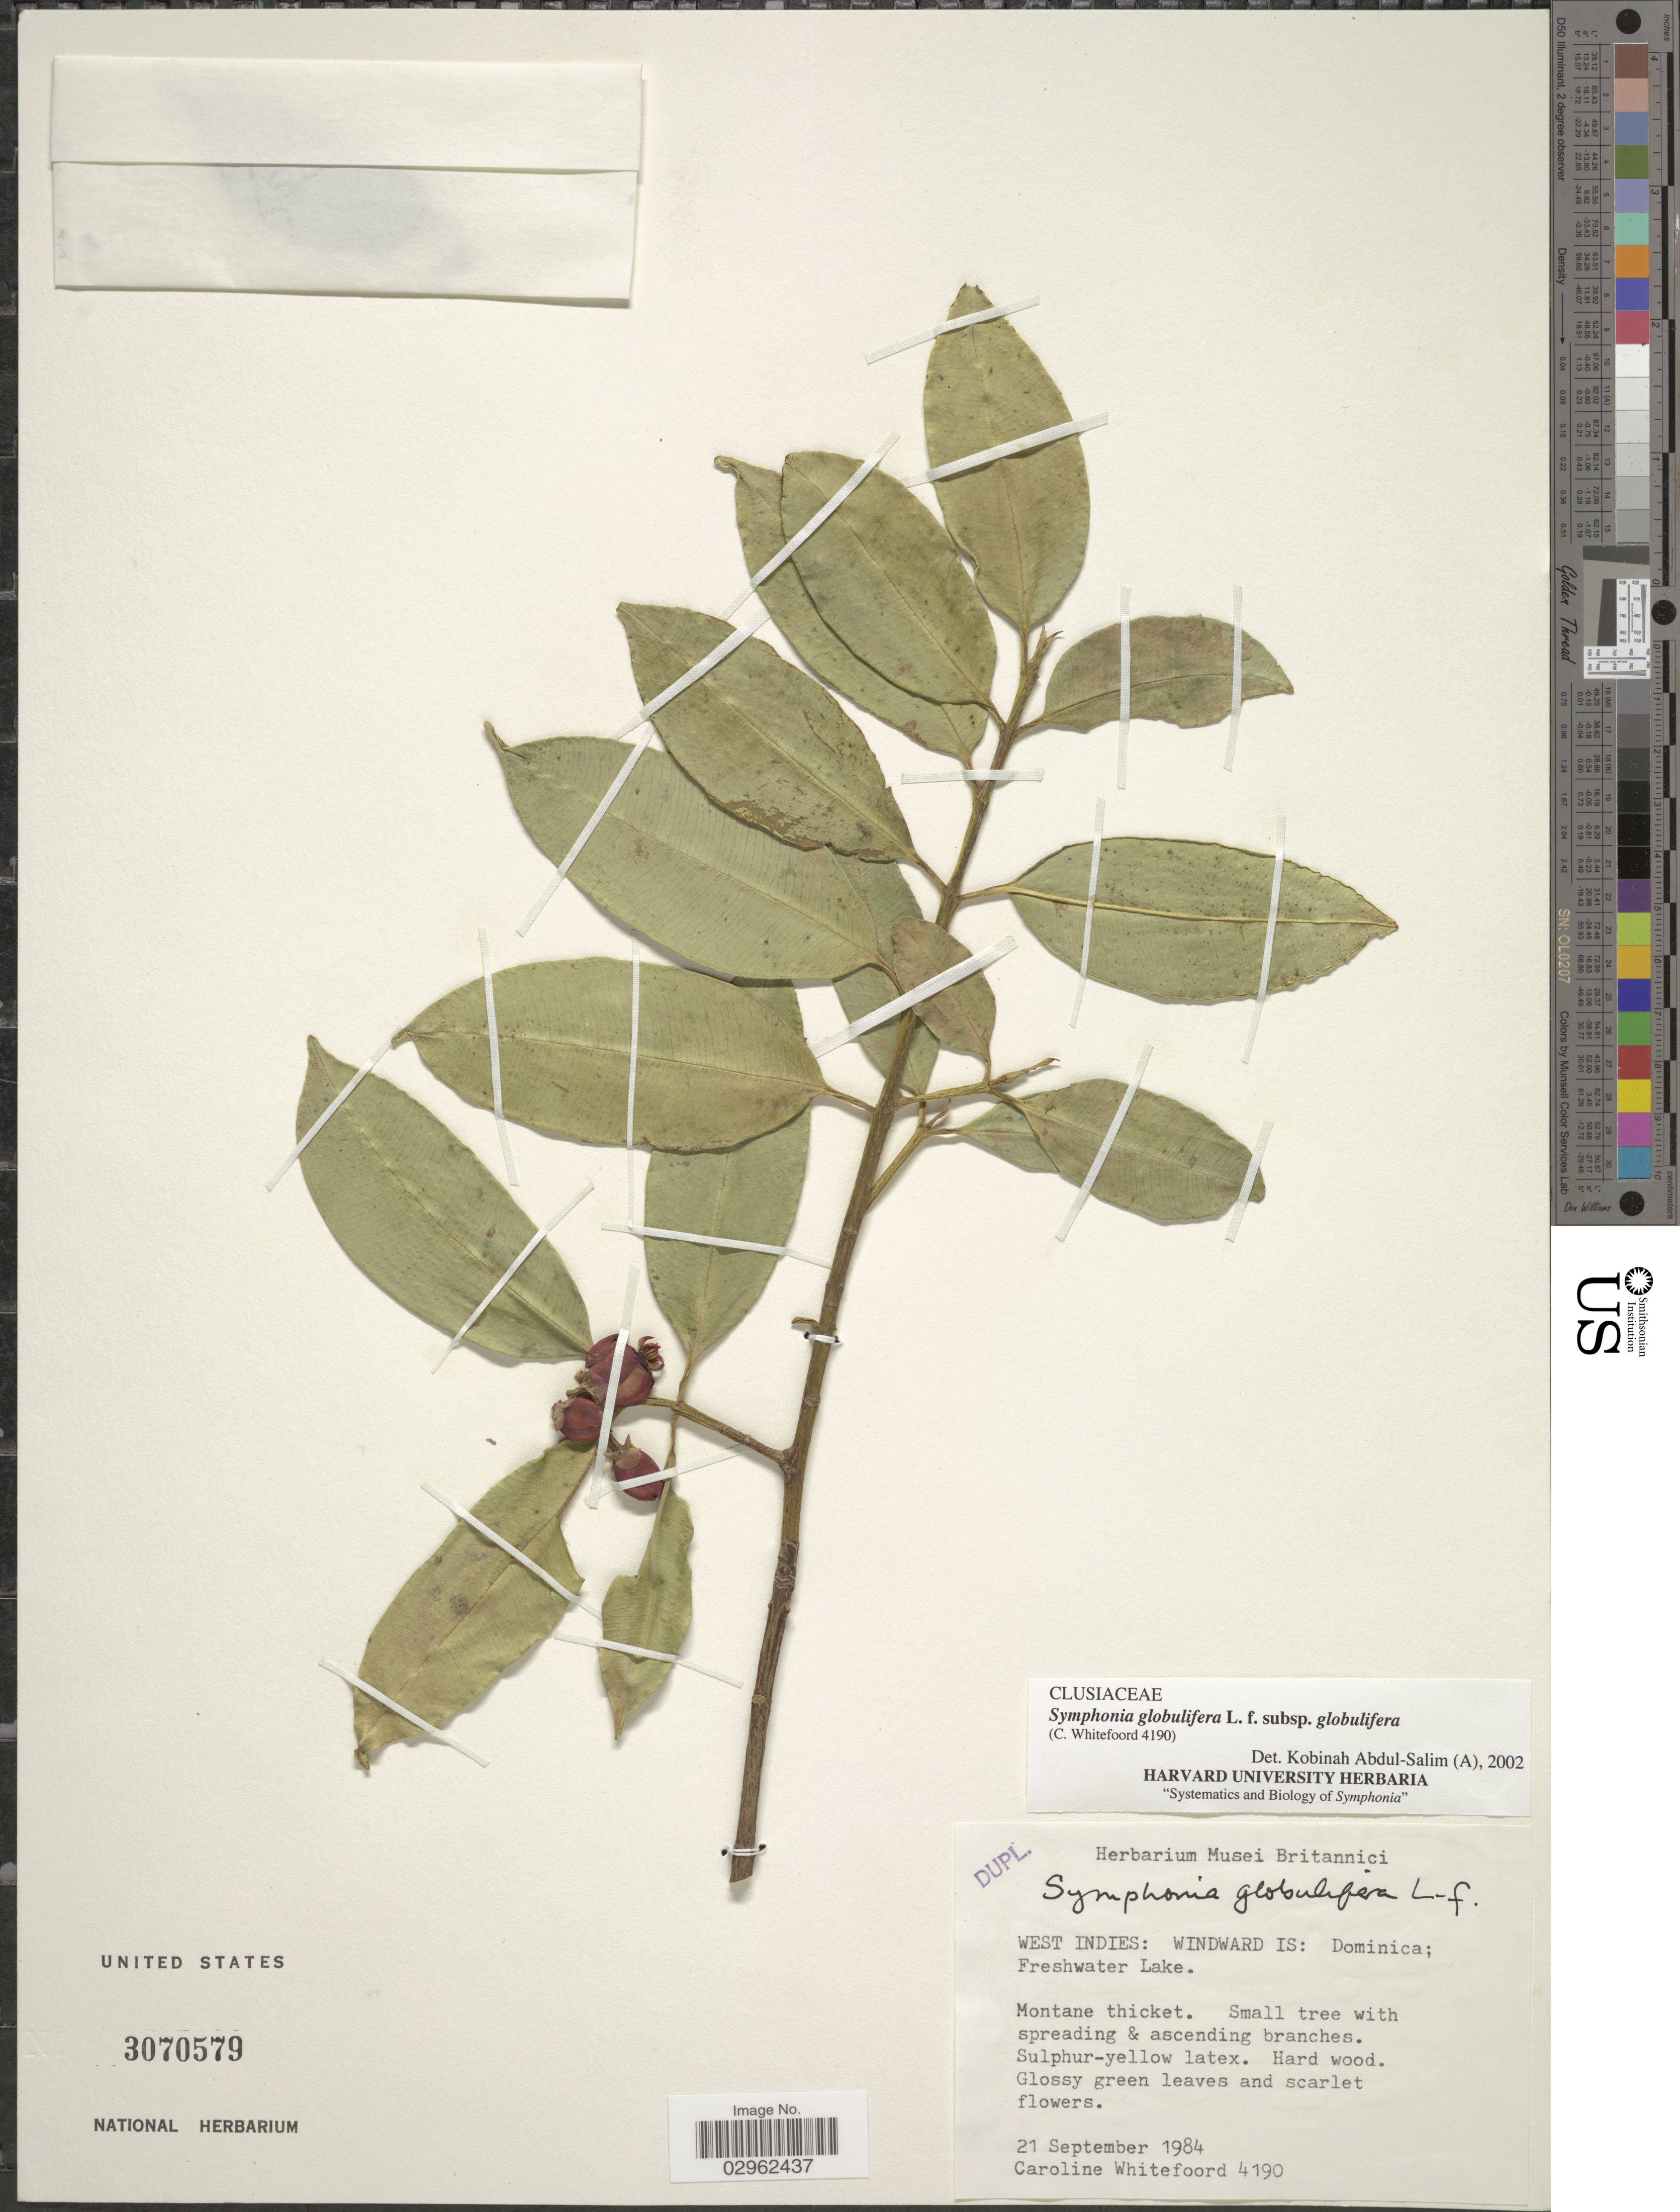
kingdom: Plantae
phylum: Tracheophyta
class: Magnoliopsida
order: Malpighiales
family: Clusiaceae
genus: Symphonia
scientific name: Symphonia globulifera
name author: L. f.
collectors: C. Whitefoord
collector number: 4190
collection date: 1984-09-21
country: Dominica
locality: West Indies: Windward Is: Dominica; Freshwater Lake. Montane thicket.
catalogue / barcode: US 3070579